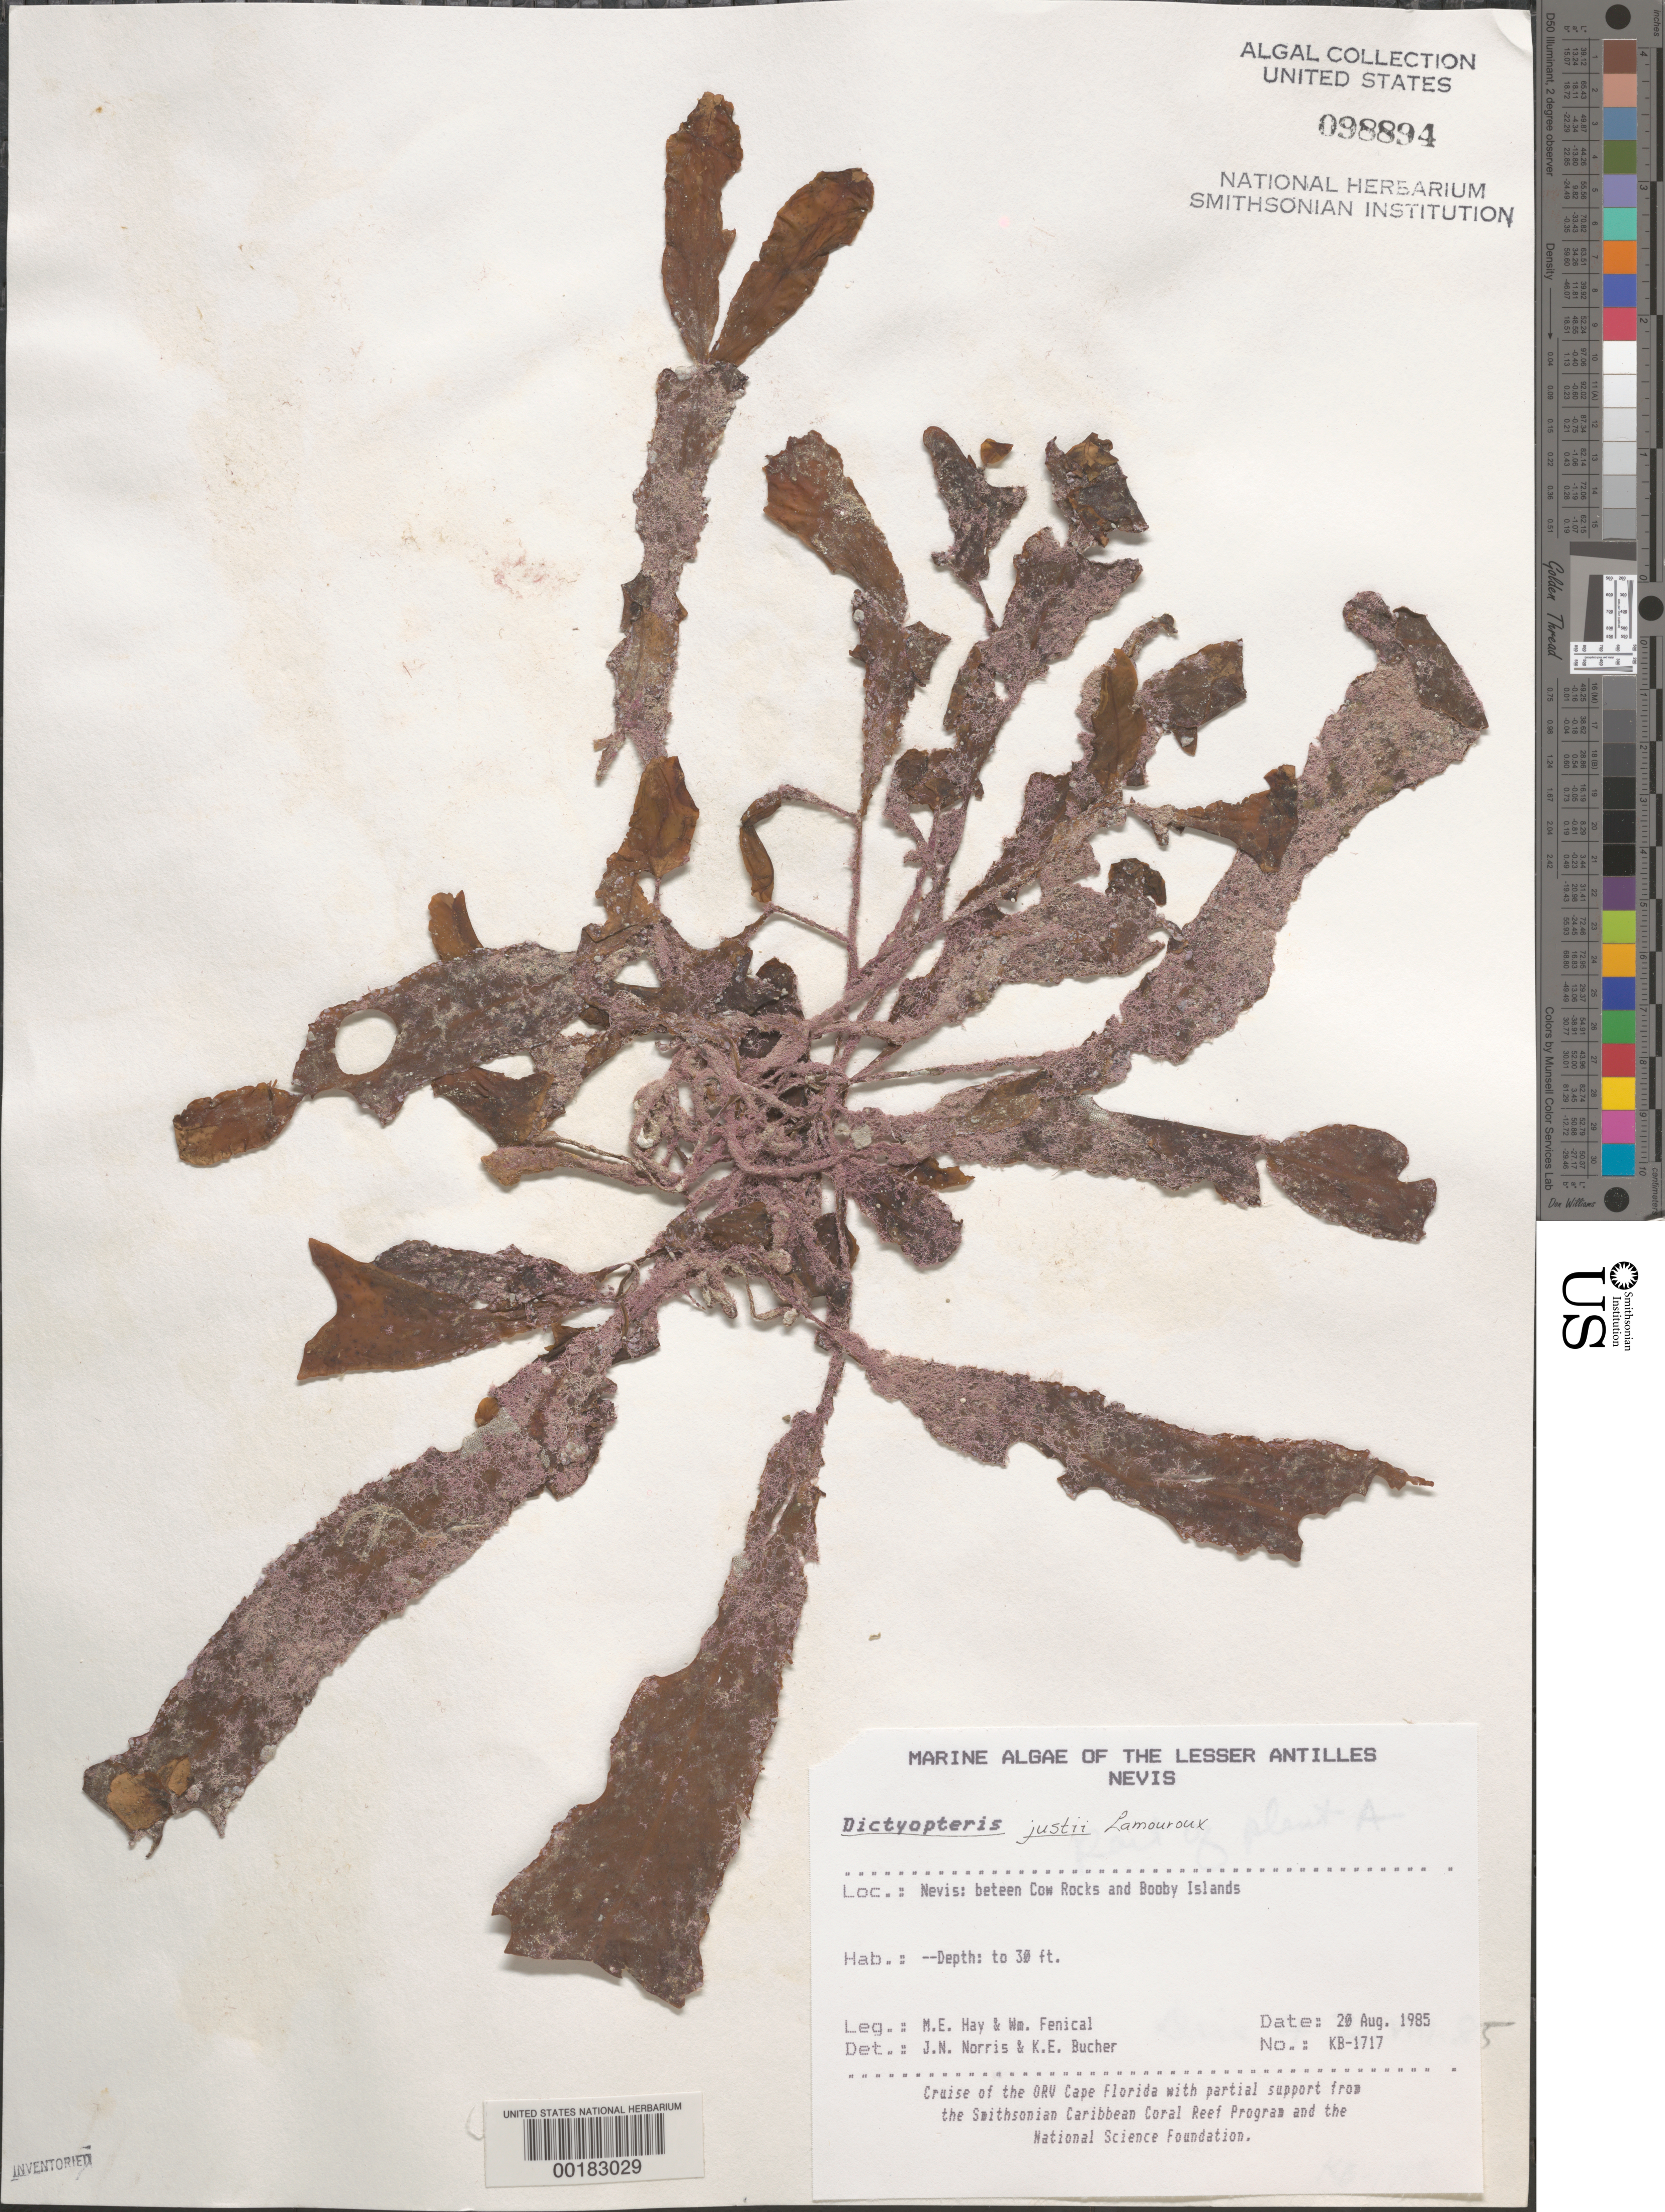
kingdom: Chromista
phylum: Ochrophyta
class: Phaeophyceae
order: Dictyotales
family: Dictyotaceae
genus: Dictyopteris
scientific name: Dictyopteris justii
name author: J.V.Lamouroux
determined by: Norris, J. N.; Bucher, K. E.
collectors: M. E. Hay & W. Fenical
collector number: KB-1717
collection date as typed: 20 Aug 1985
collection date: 1985-08-20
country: St. Christopher-Nevis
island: Nevis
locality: Between Cow Rocks and Booby Island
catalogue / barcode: US 98894